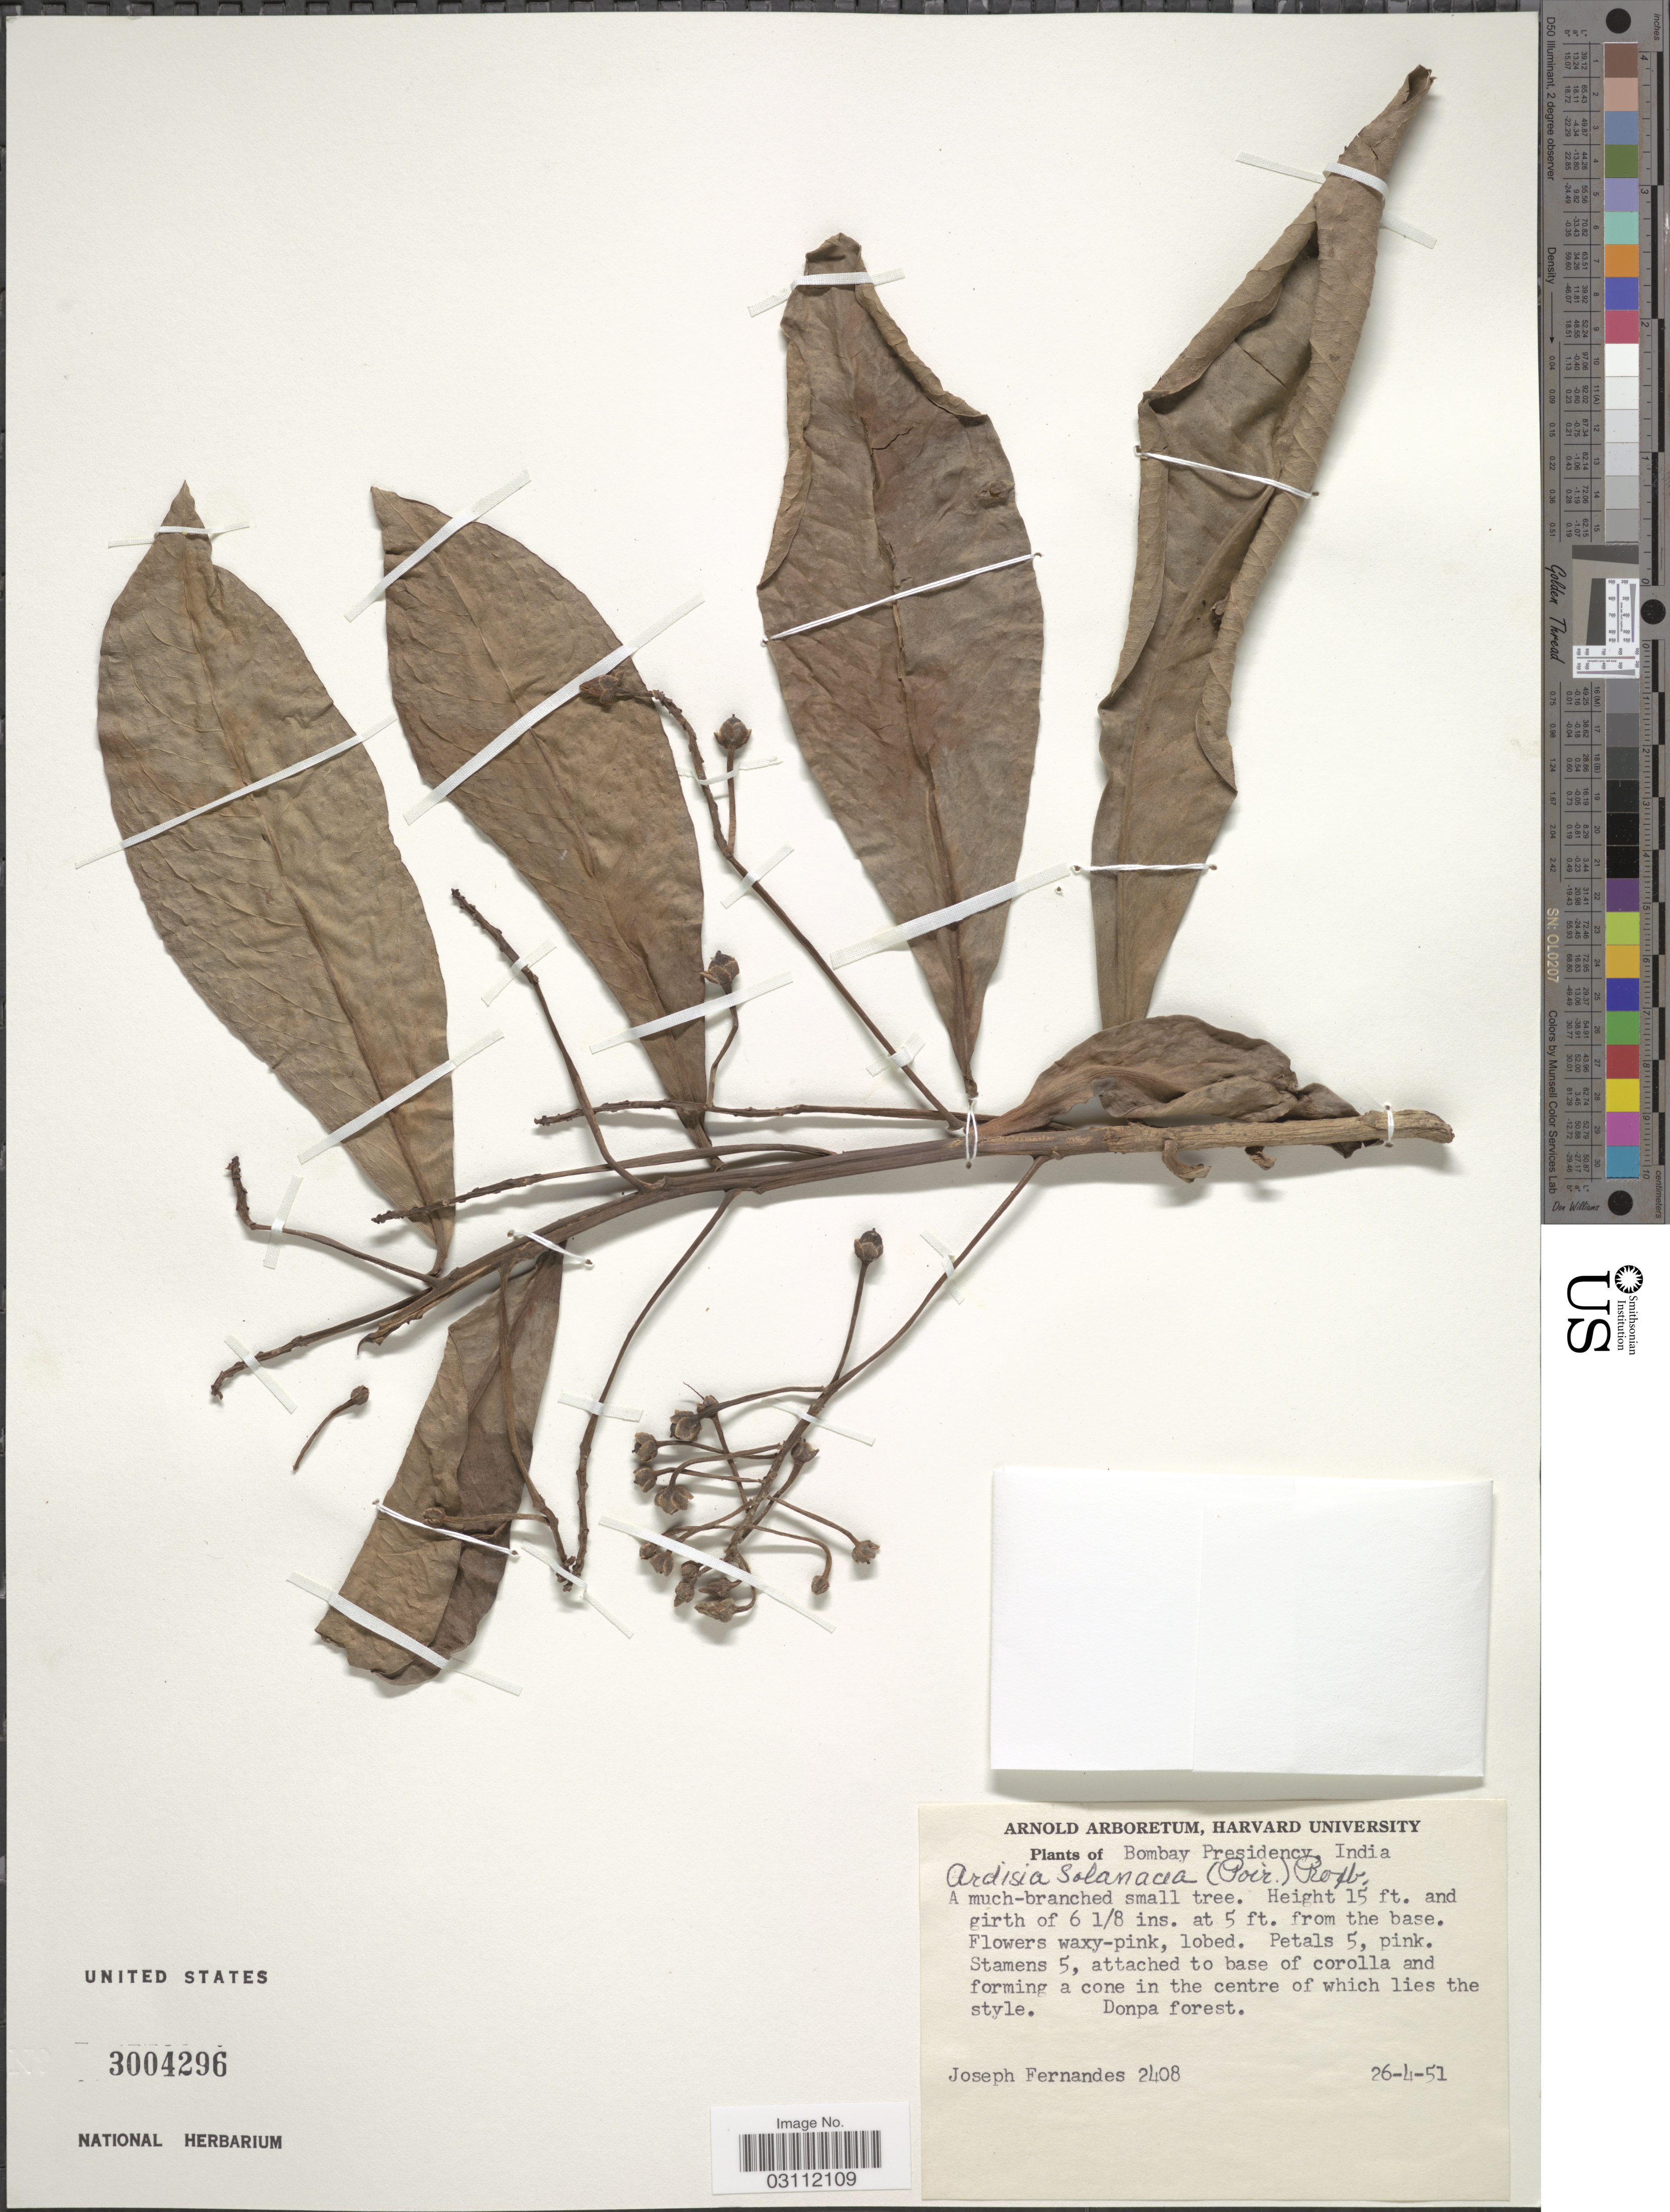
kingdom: Plantae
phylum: Tracheophyta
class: Magnoliopsida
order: Ericales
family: Primulaceae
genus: Ardisia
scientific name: Ardisia solanacea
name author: Roxb.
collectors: J. Fernandes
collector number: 2408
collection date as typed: Transcribed d/m/y: 26/4/51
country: India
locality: Bombay Presidency, Donpa forest.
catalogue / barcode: US 3004296